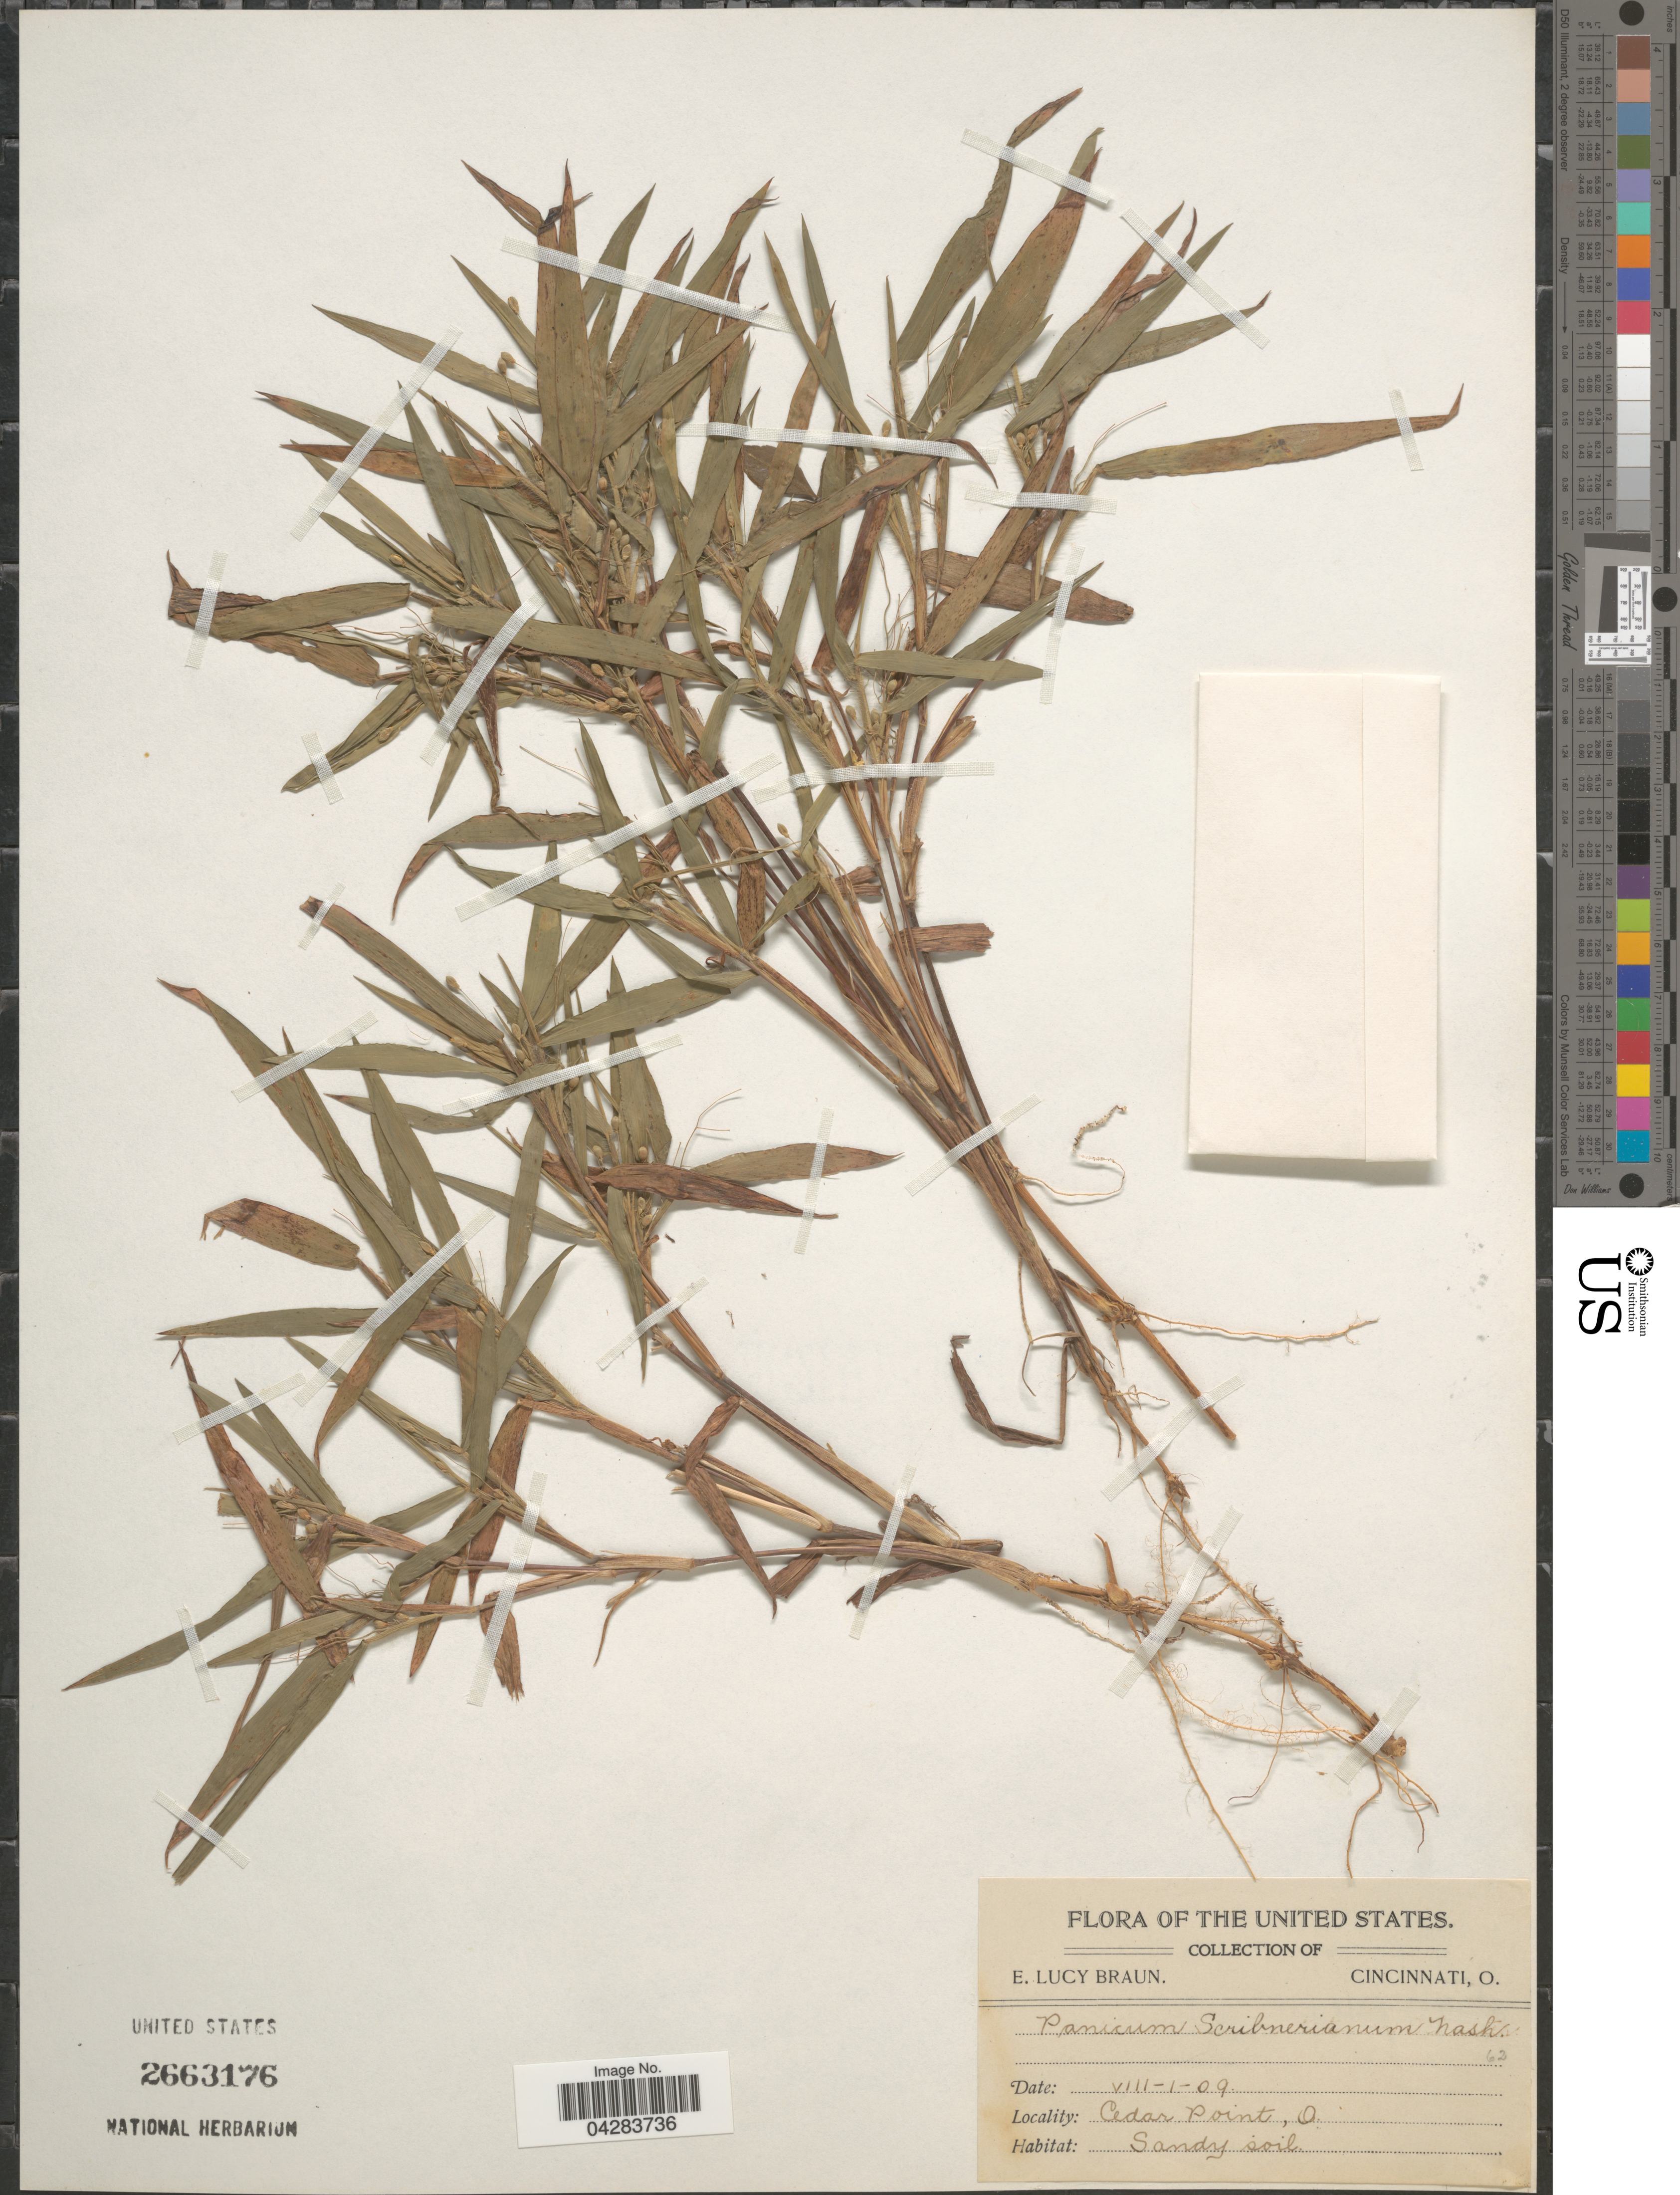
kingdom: Plantae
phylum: Tracheophyta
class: Liliopsida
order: Poales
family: Poaceae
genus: Dichanthelium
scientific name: Dichanthelium oligosanthes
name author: (Schult.) Gould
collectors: E. L. Braun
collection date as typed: Transcribed d/m/y: 1/8/9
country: United States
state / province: Ohio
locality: Cedar Point.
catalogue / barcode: US 2663176